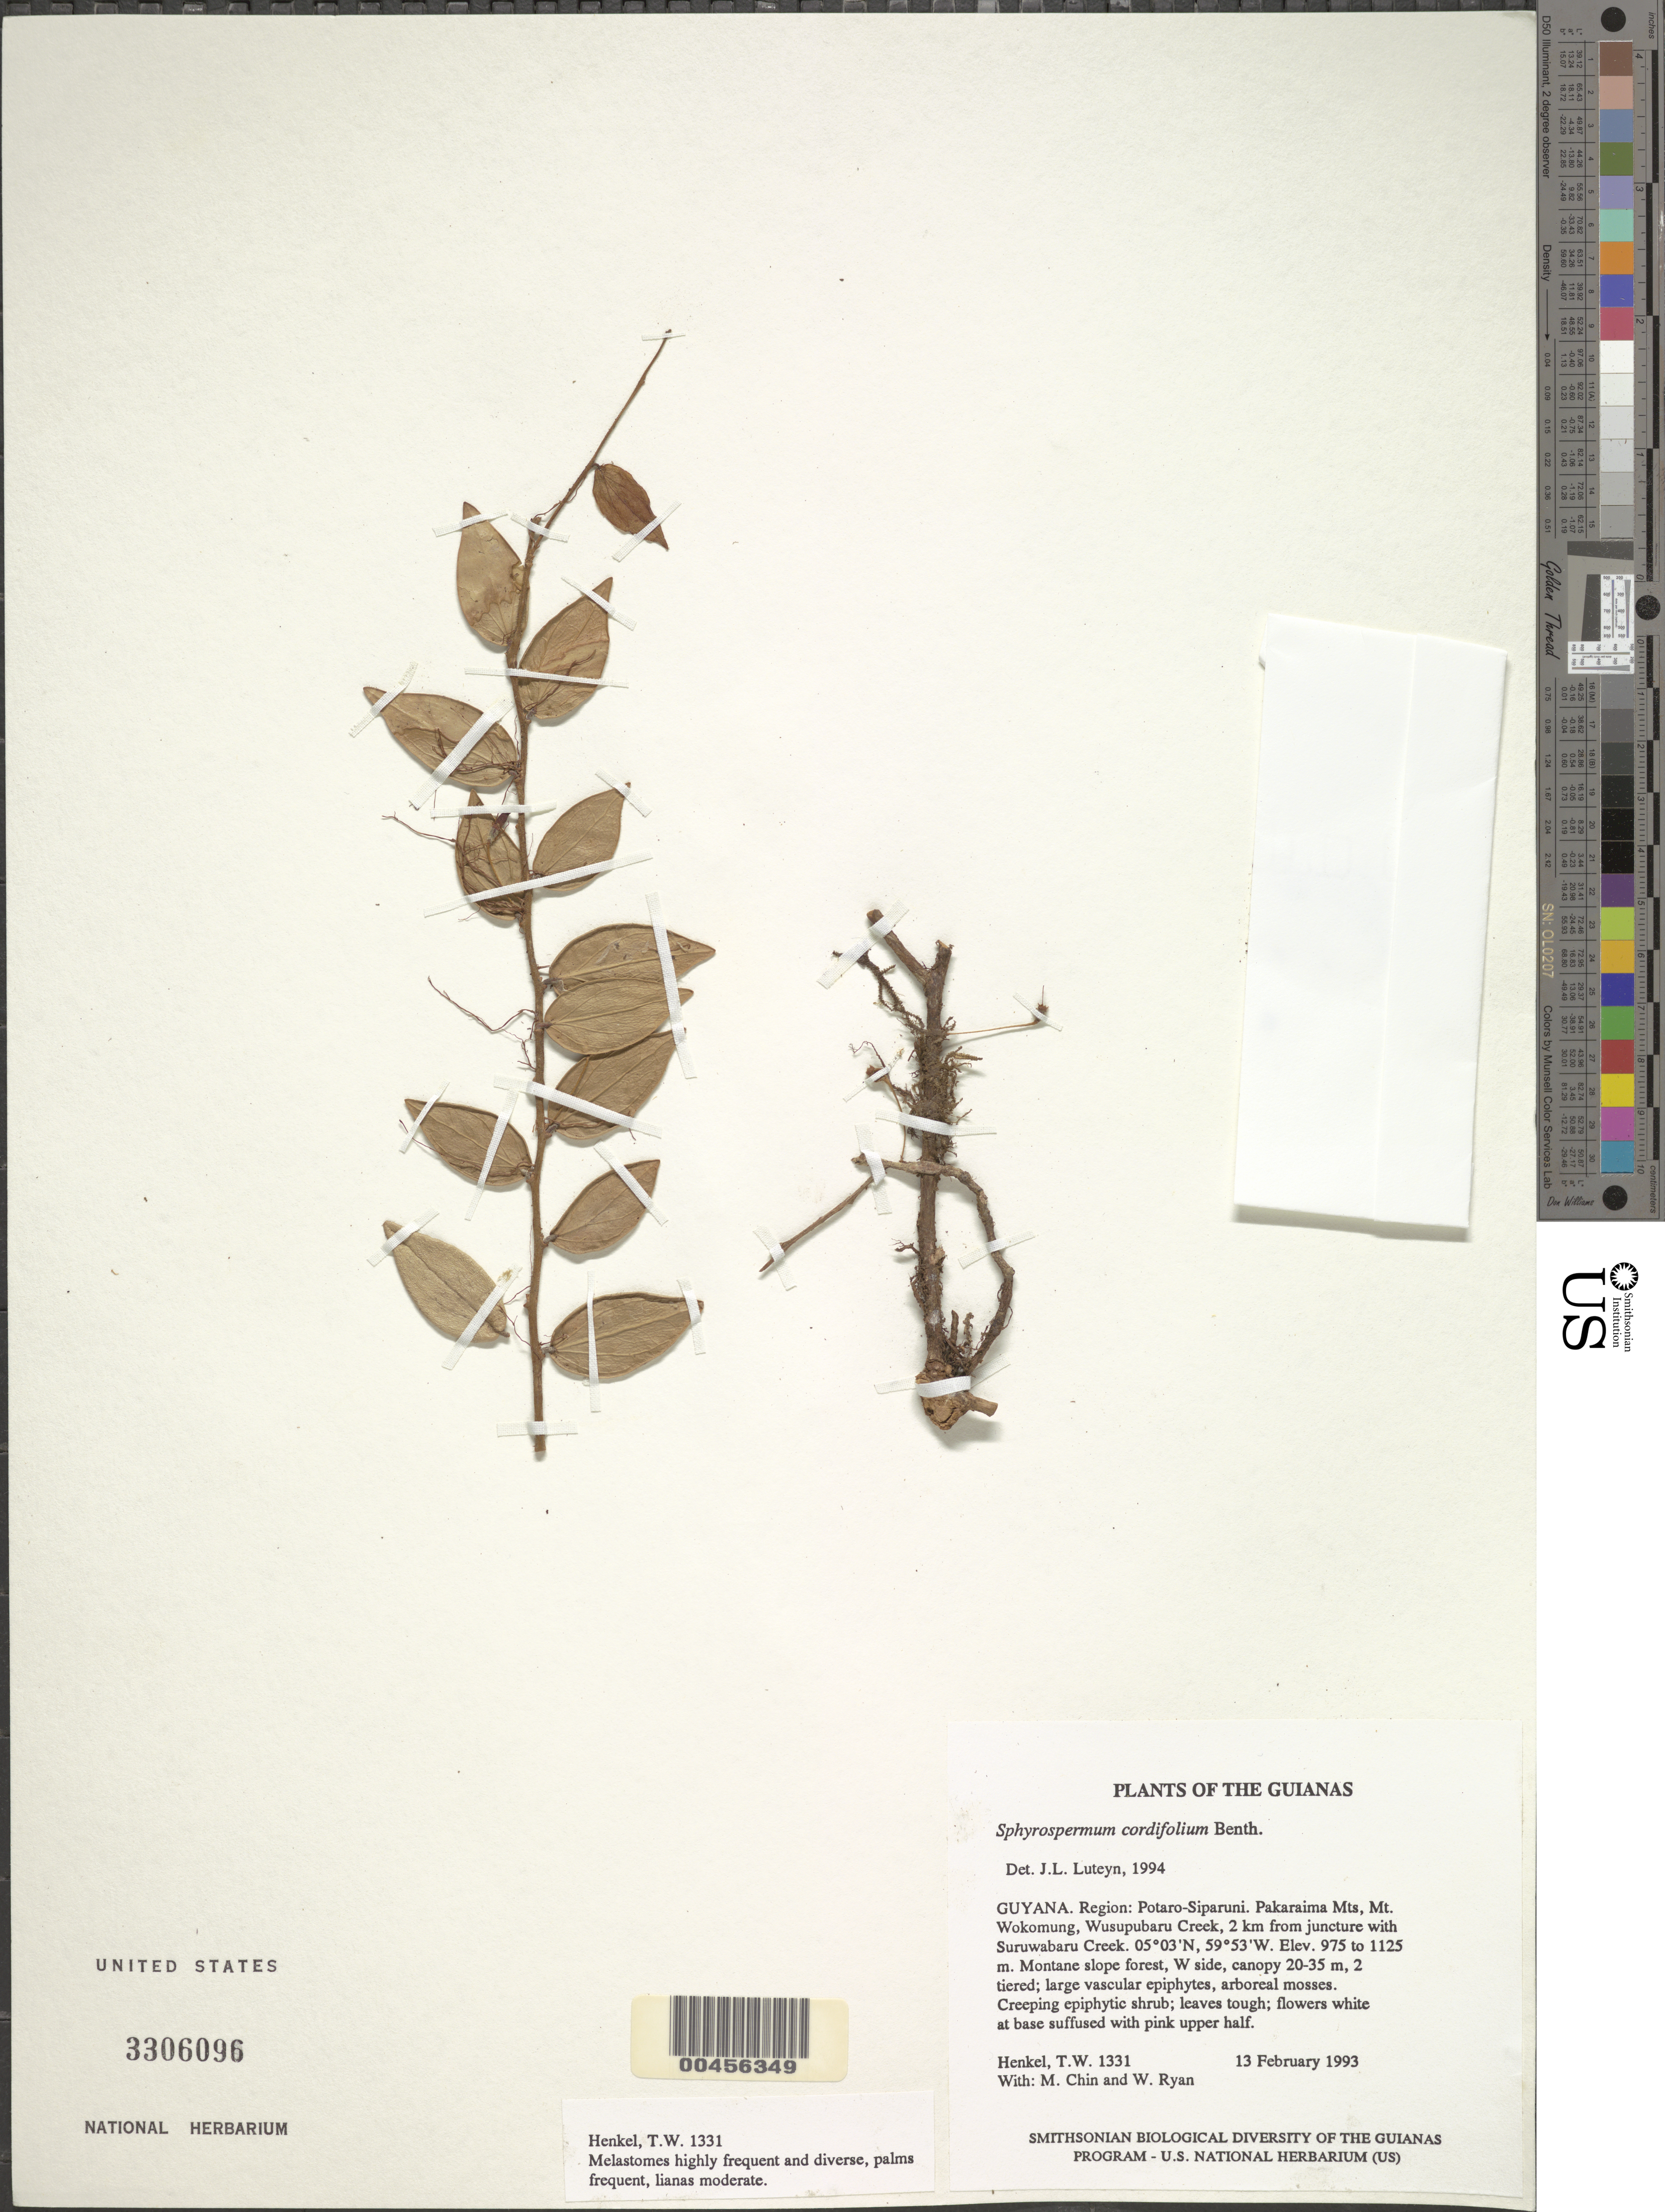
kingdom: Plantae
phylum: Tracheophyta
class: Magnoliopsida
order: Ericales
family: Ericaceae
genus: Sphyrospermum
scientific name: Sphyrospermum cordifolium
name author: Benth.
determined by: Luteyn, J. L.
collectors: T. Henkel, M. Chin & W. Ryan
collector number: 1331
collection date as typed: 13 February 1993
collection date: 1993-02-13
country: Guyana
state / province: Potaro-Siparuni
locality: Pakaraima Mts, Mt. Wokomung, Wusupubaru Creek, 2 km from juncture with Suruwabaru Creek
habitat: Montane slope forest, W side, canopy 20-35 m, 2 tiered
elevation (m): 975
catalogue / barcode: US 3306096